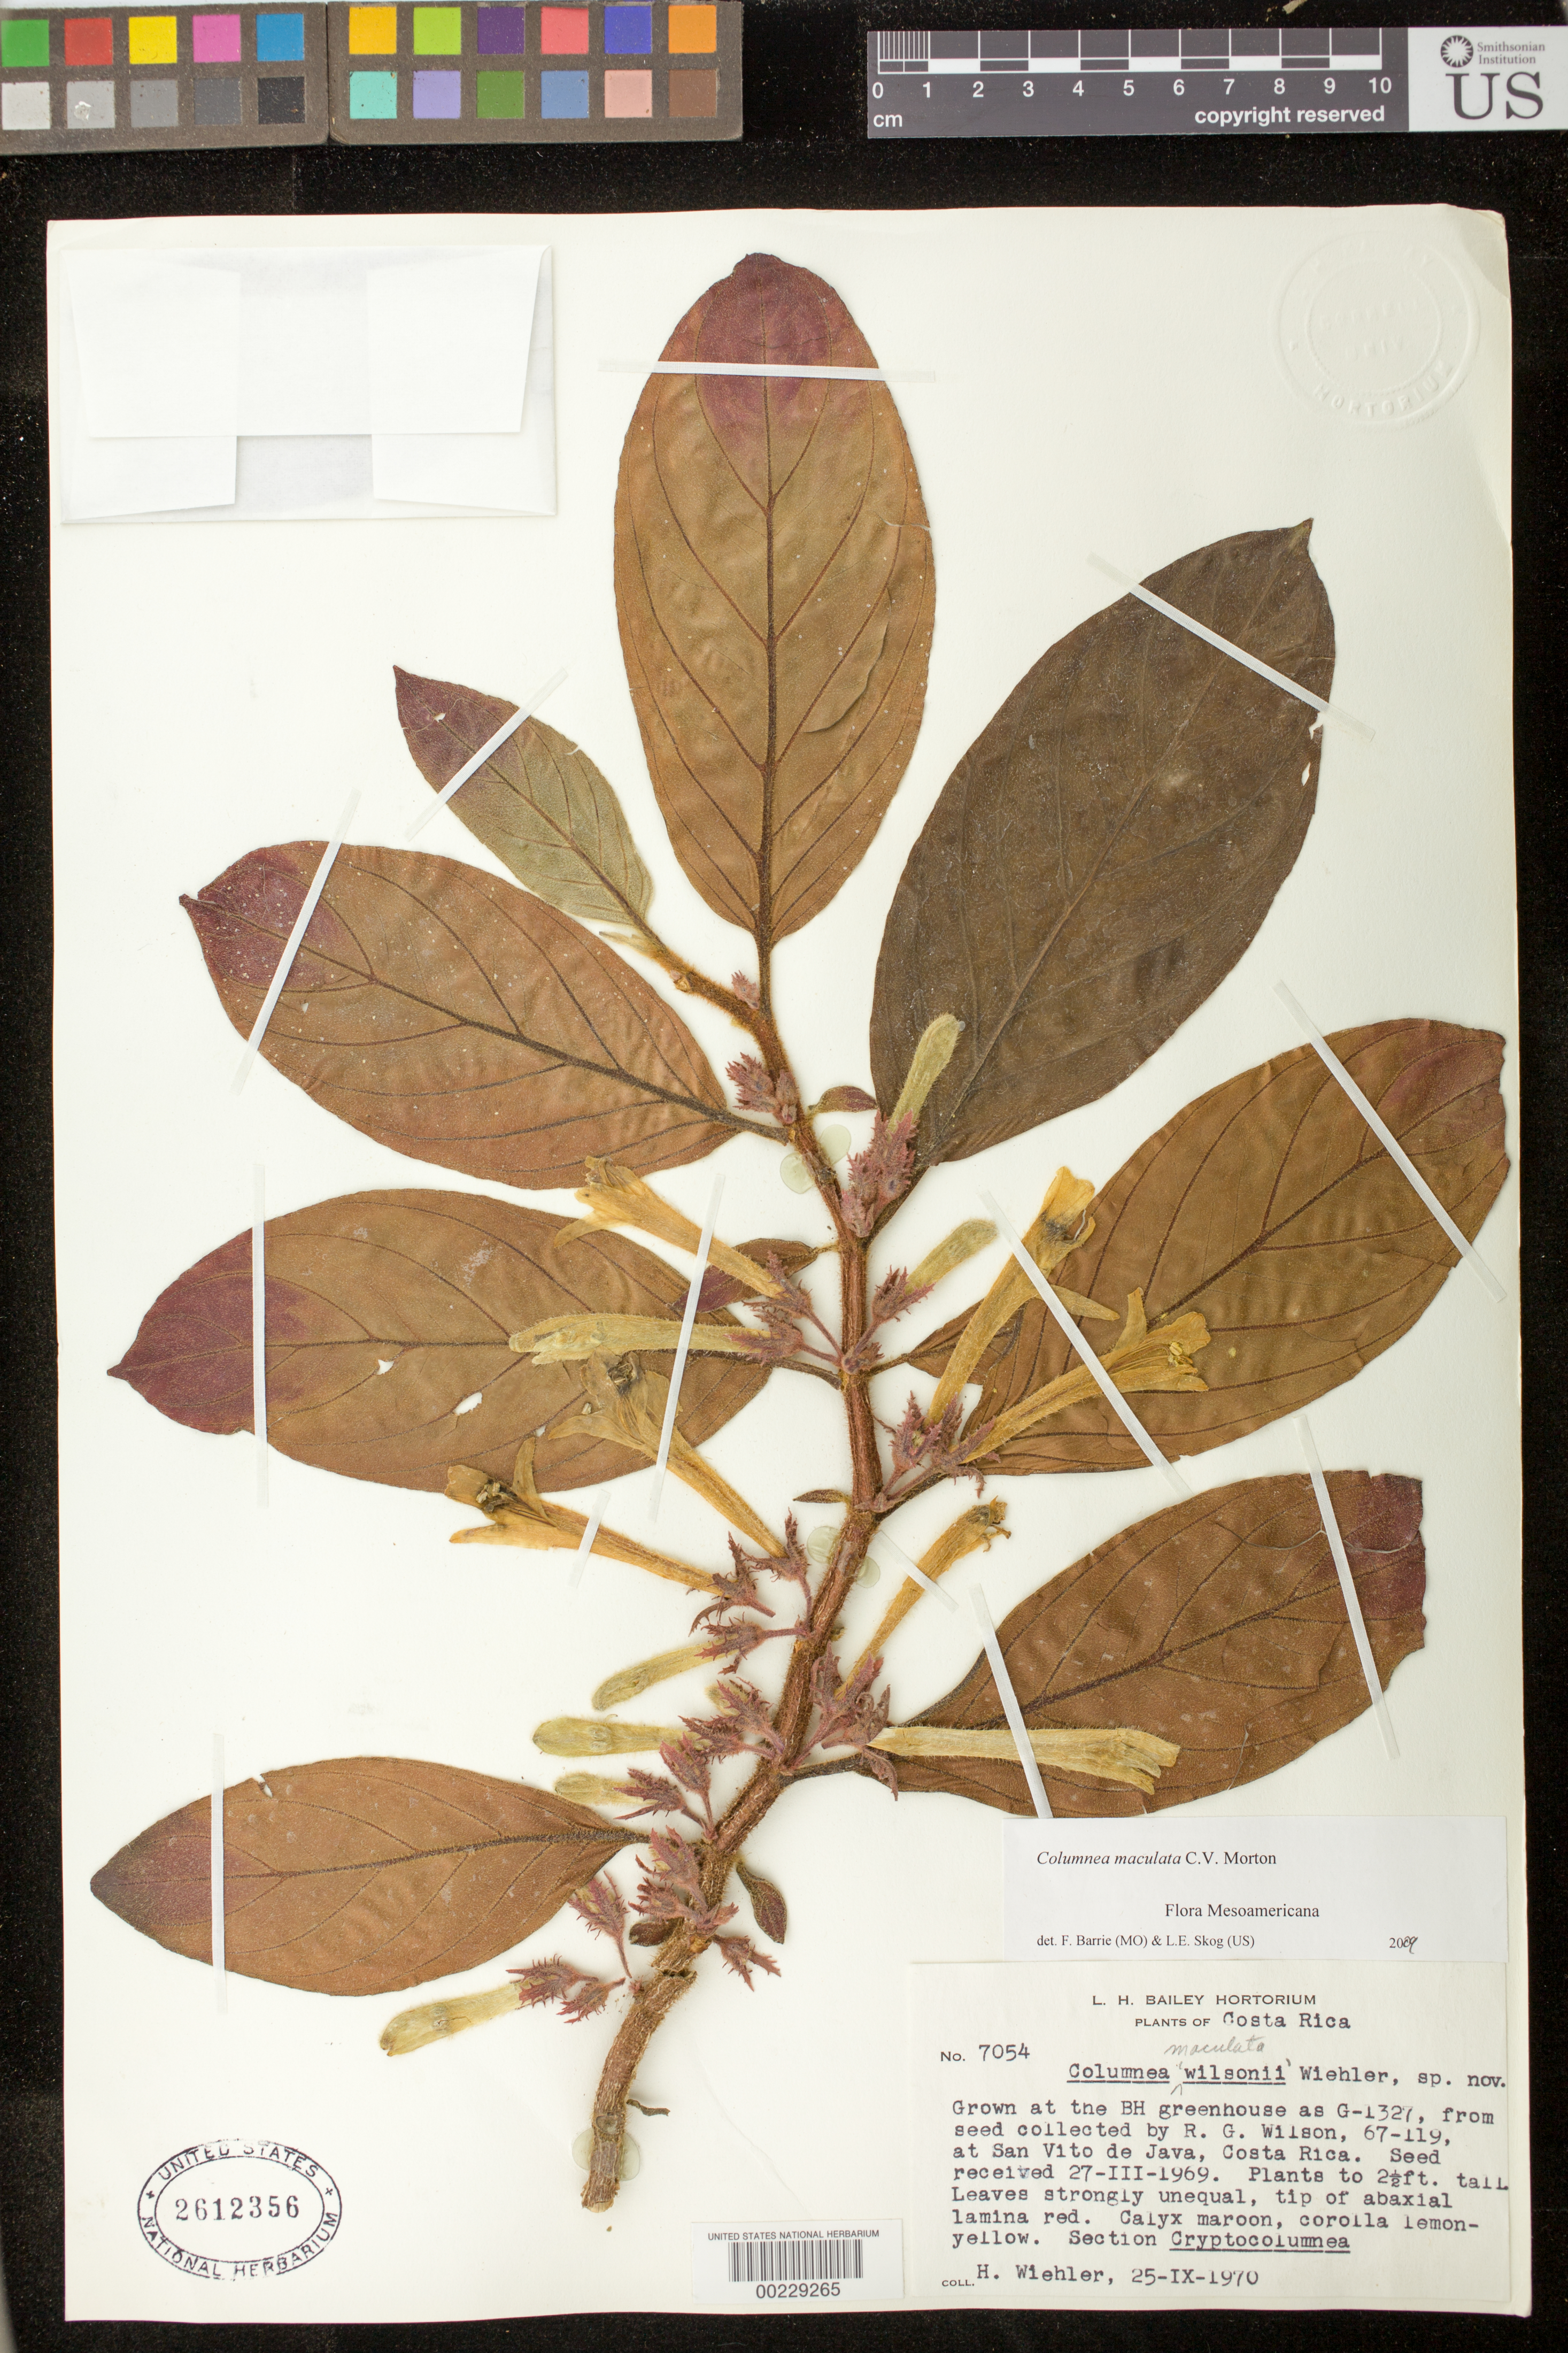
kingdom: Plantae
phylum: Tracheophyta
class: Magnoliopsida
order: Lamiales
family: Gesneriaceae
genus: Columnea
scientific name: Columnea maculata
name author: C.V. Morton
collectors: H. J. Wiehler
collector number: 7054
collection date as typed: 25 Sep 1970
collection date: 1970-09-25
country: Costa Rica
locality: Cultivated in BH conservatory, Cornell University, Ithaca, NY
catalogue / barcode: US 2612356